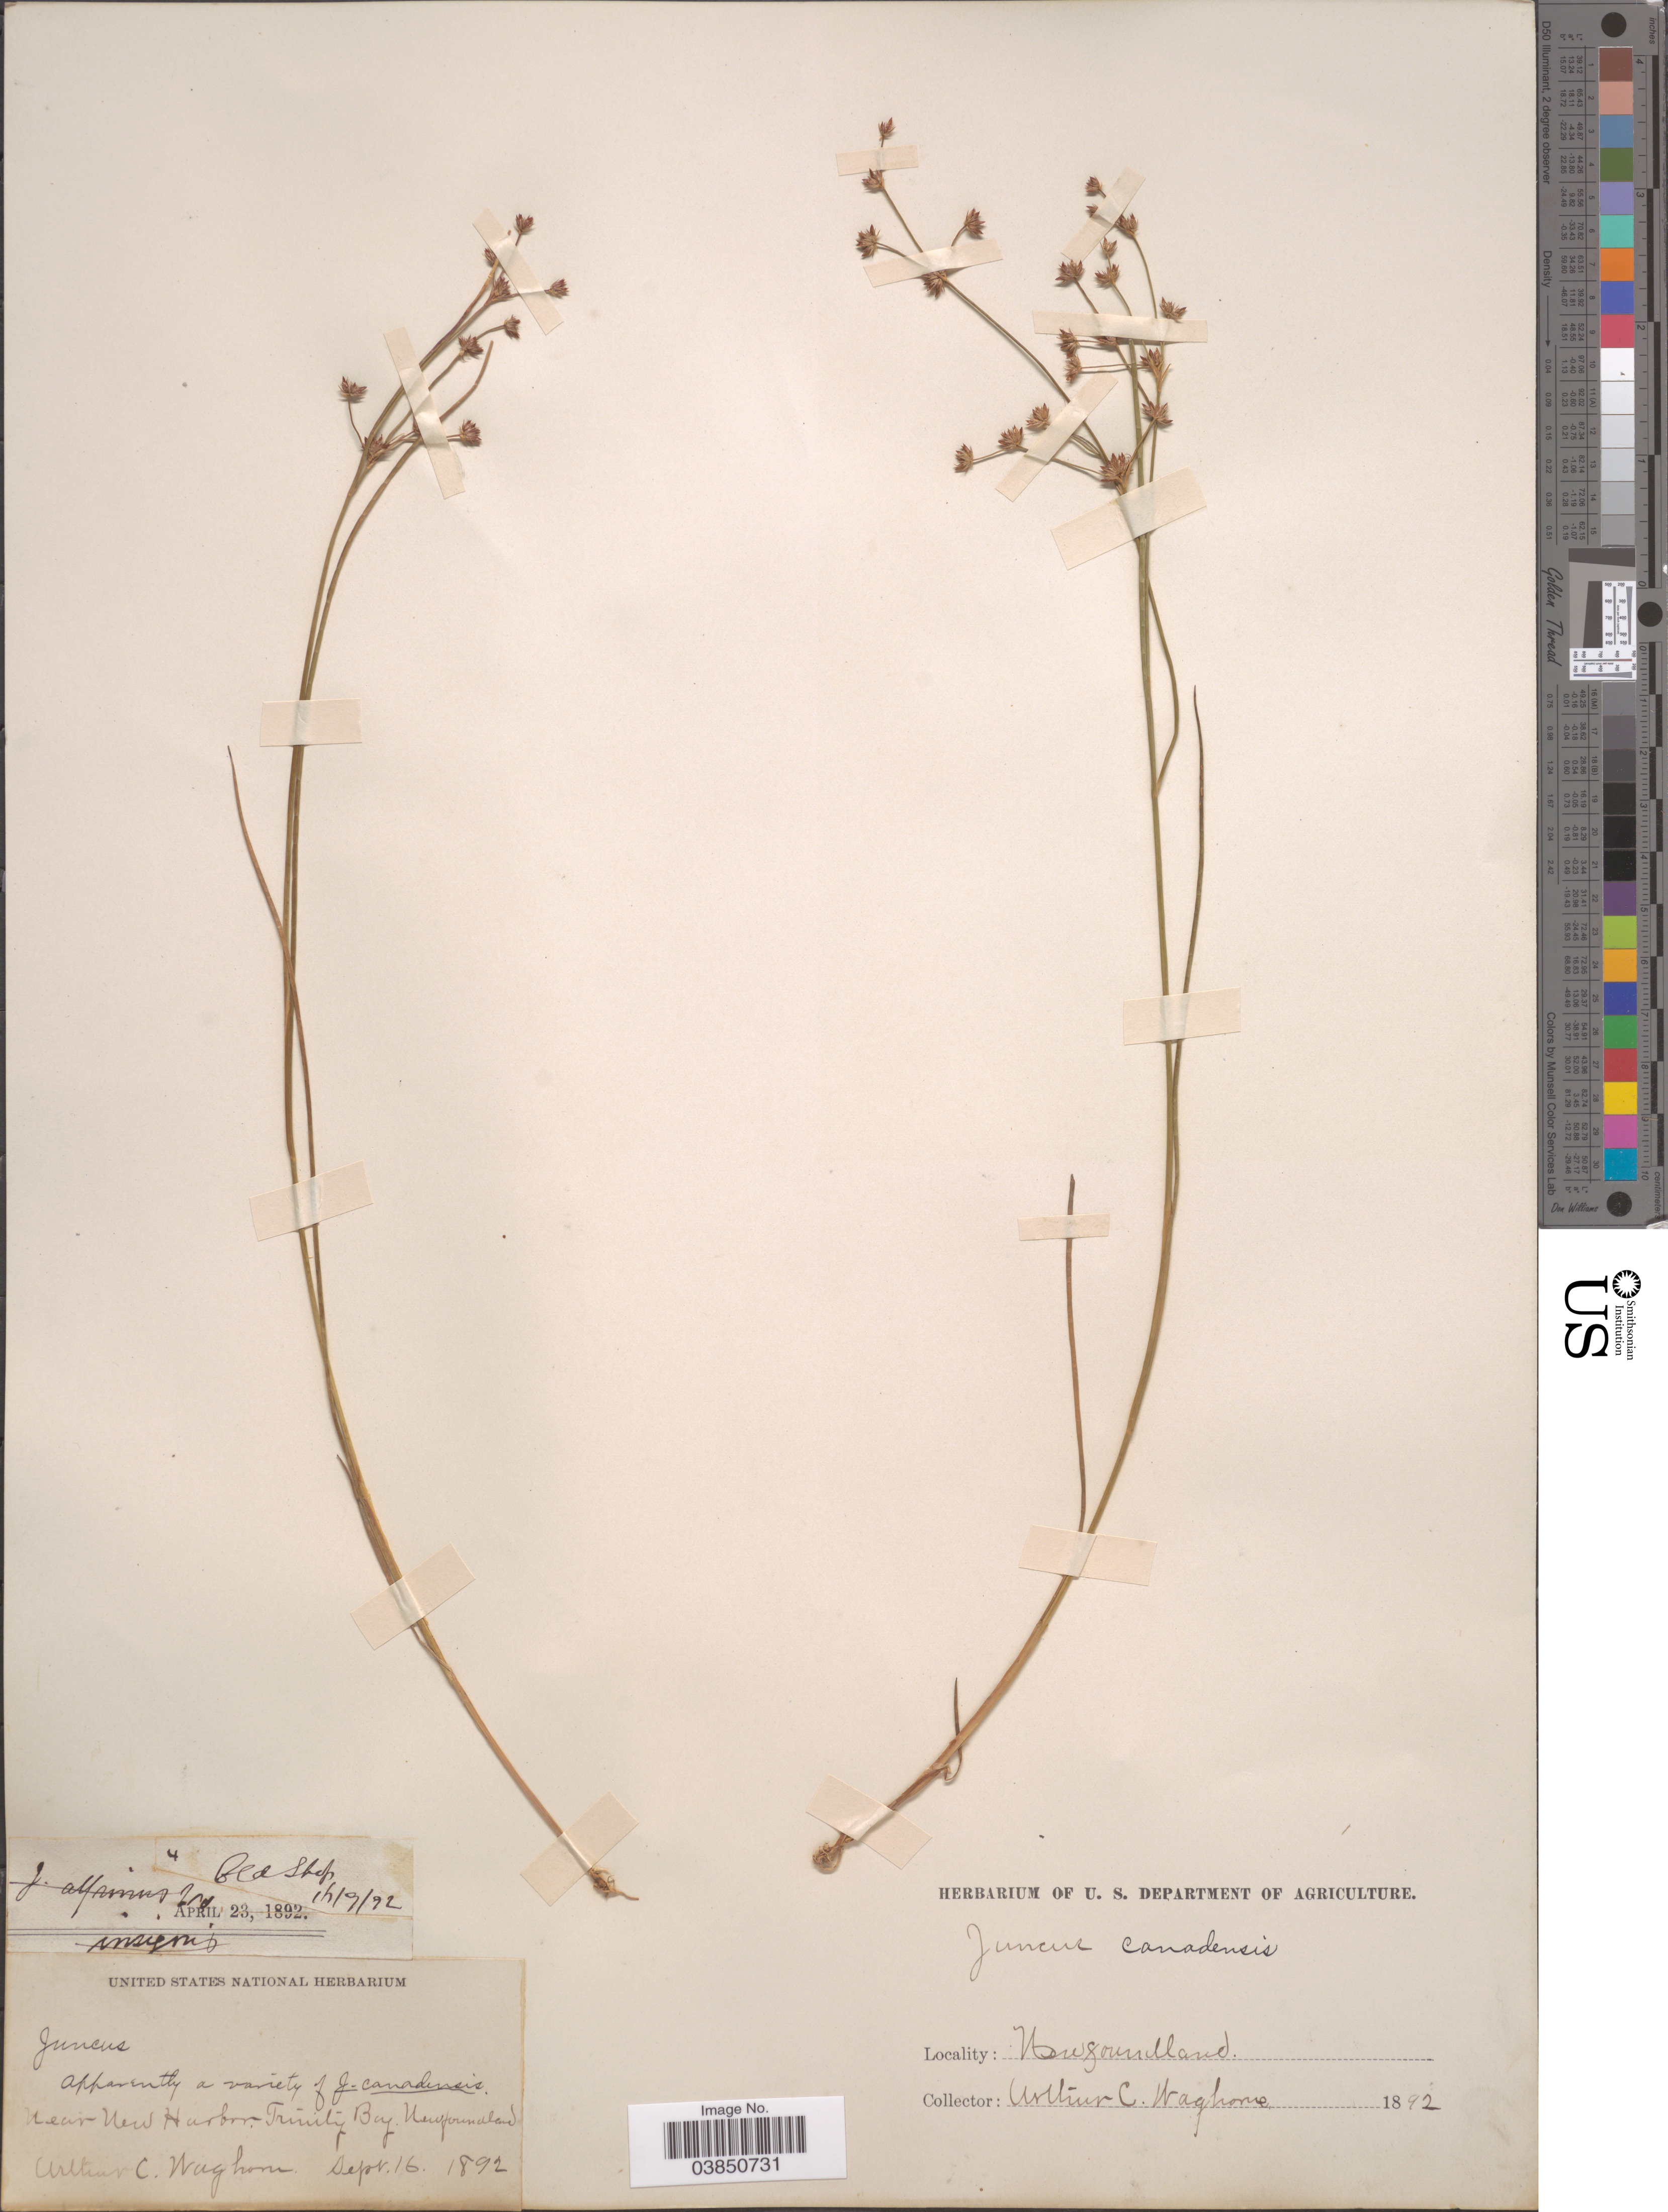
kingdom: Plantae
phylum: Tracheophyta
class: Liliopsida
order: Poales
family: Juncaceae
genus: Juncus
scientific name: Juncus brevicaudatus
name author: (Engelm.) Fernald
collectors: A. Waghorne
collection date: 1892-09-16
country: Canada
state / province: Newfoundland and Labrador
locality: Near New Harbor Trinity Bay.